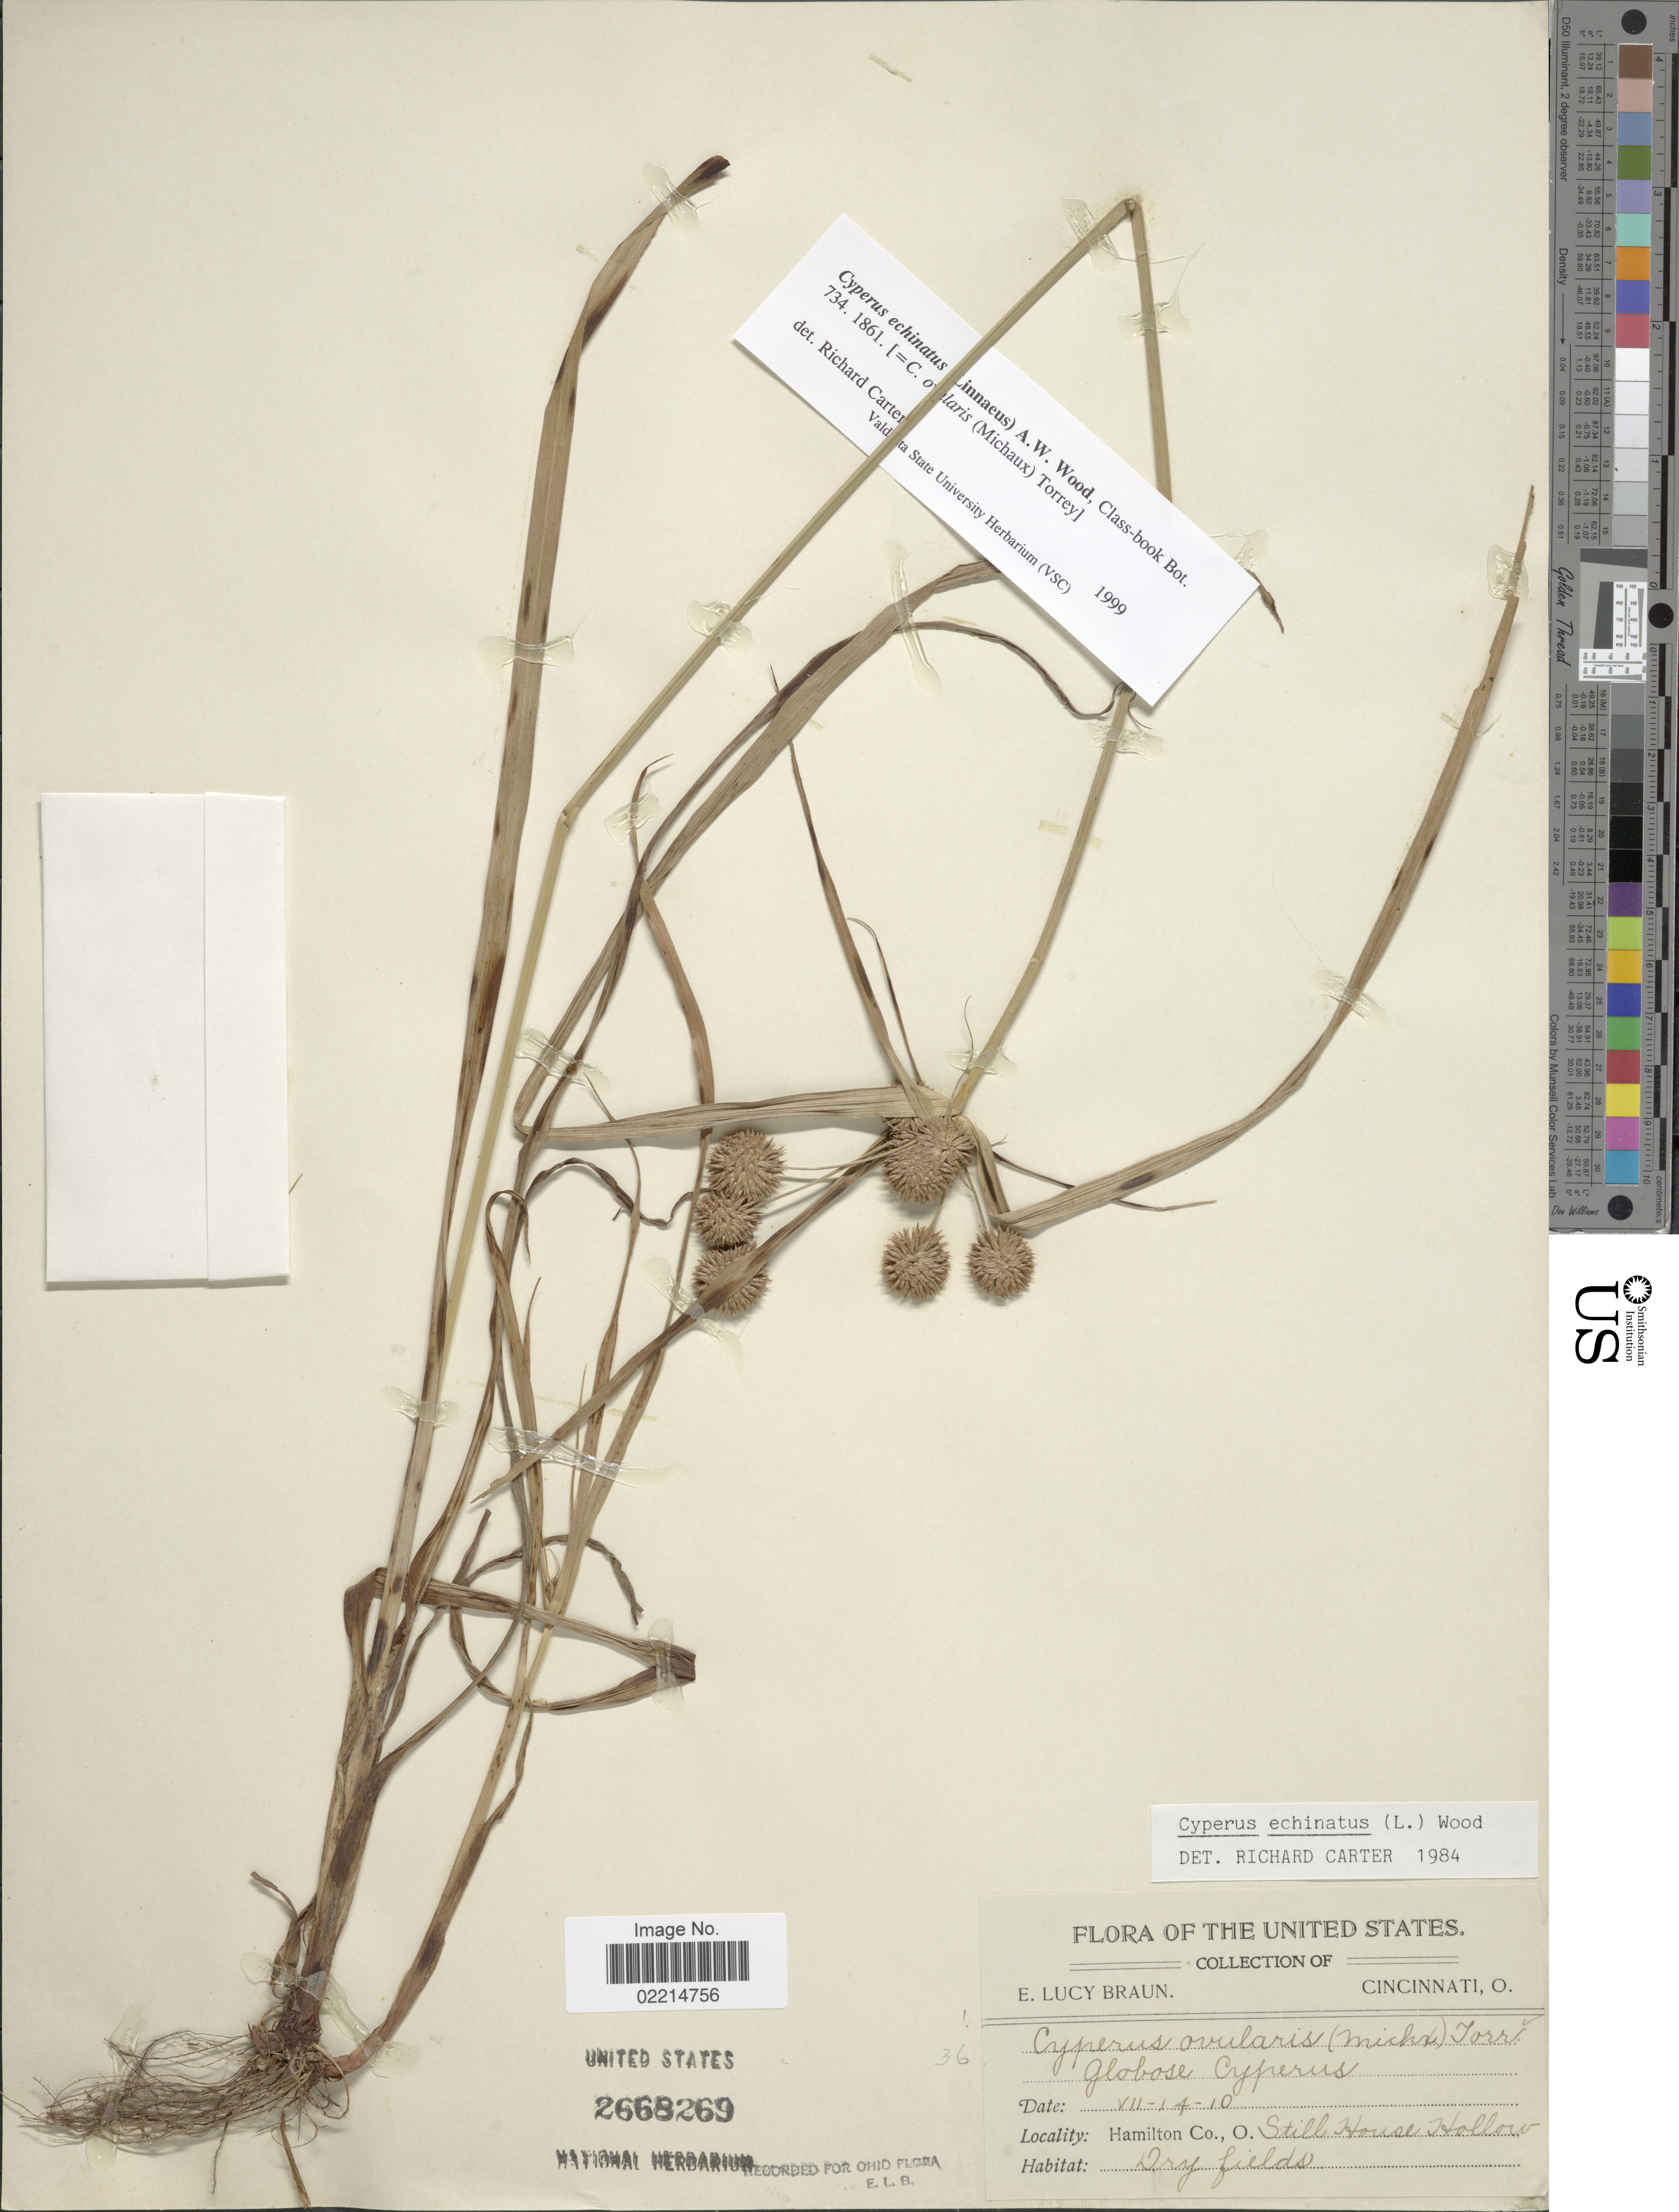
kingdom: Plantae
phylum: Tracheophyta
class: Liliopsida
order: Poales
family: Cyperaceae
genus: Cyperus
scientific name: Cyperus echinatus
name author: (L.) Alph. Wood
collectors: E. L. Braun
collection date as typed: Transcribed d/m/y: 14/7/10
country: United States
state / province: Ohio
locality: Hamilton Co., O. Still House Hollow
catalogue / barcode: US 2668269